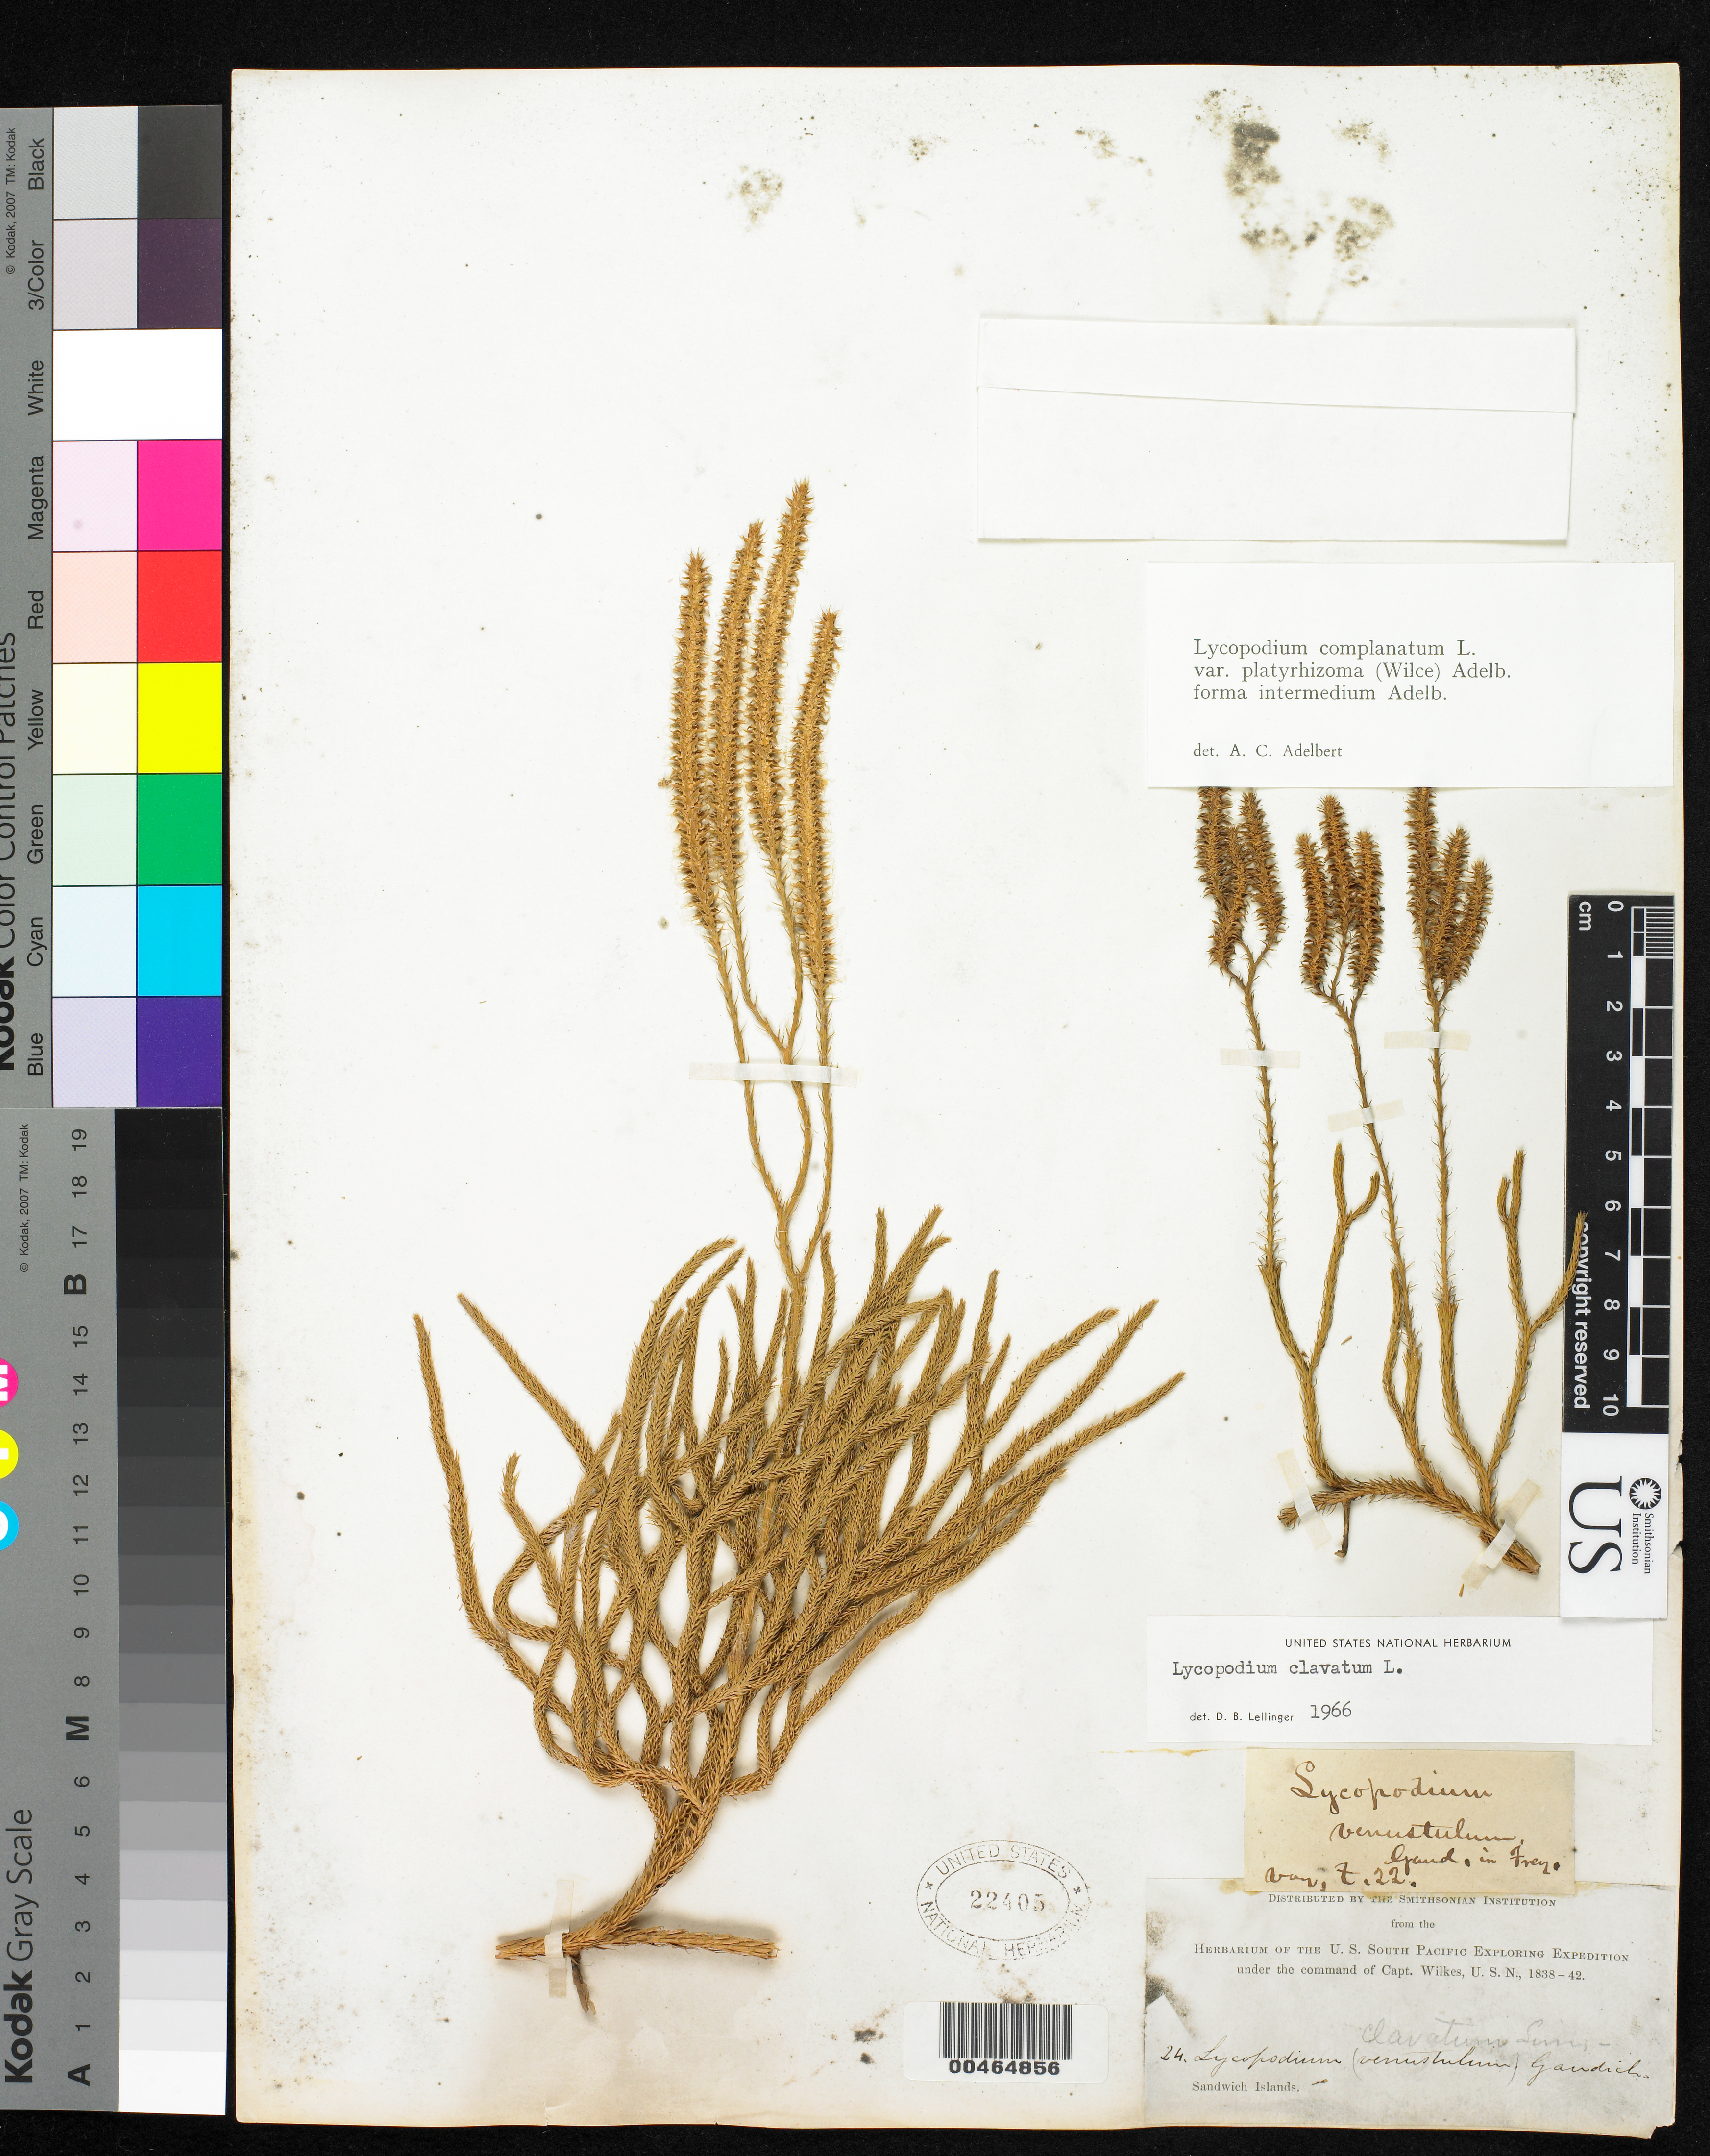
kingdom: Plantae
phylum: Tracheophyta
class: Lycopodiopsida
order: Lycopodiales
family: Lycopodiaceae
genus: Lycopodium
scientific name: Lycopodium clavatum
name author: L.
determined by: Lellinger, David B., (BOT), Smithsonian Institution - National Museum of Natural History (UNITED STATES)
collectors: Wilkes Explor. Exped.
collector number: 24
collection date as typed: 1838 to -- --- 1842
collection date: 1838/1842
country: United States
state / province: Hawaii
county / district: Hawaii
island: Hawaii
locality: Sandwich Islands, Hawaii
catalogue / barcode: US 22405